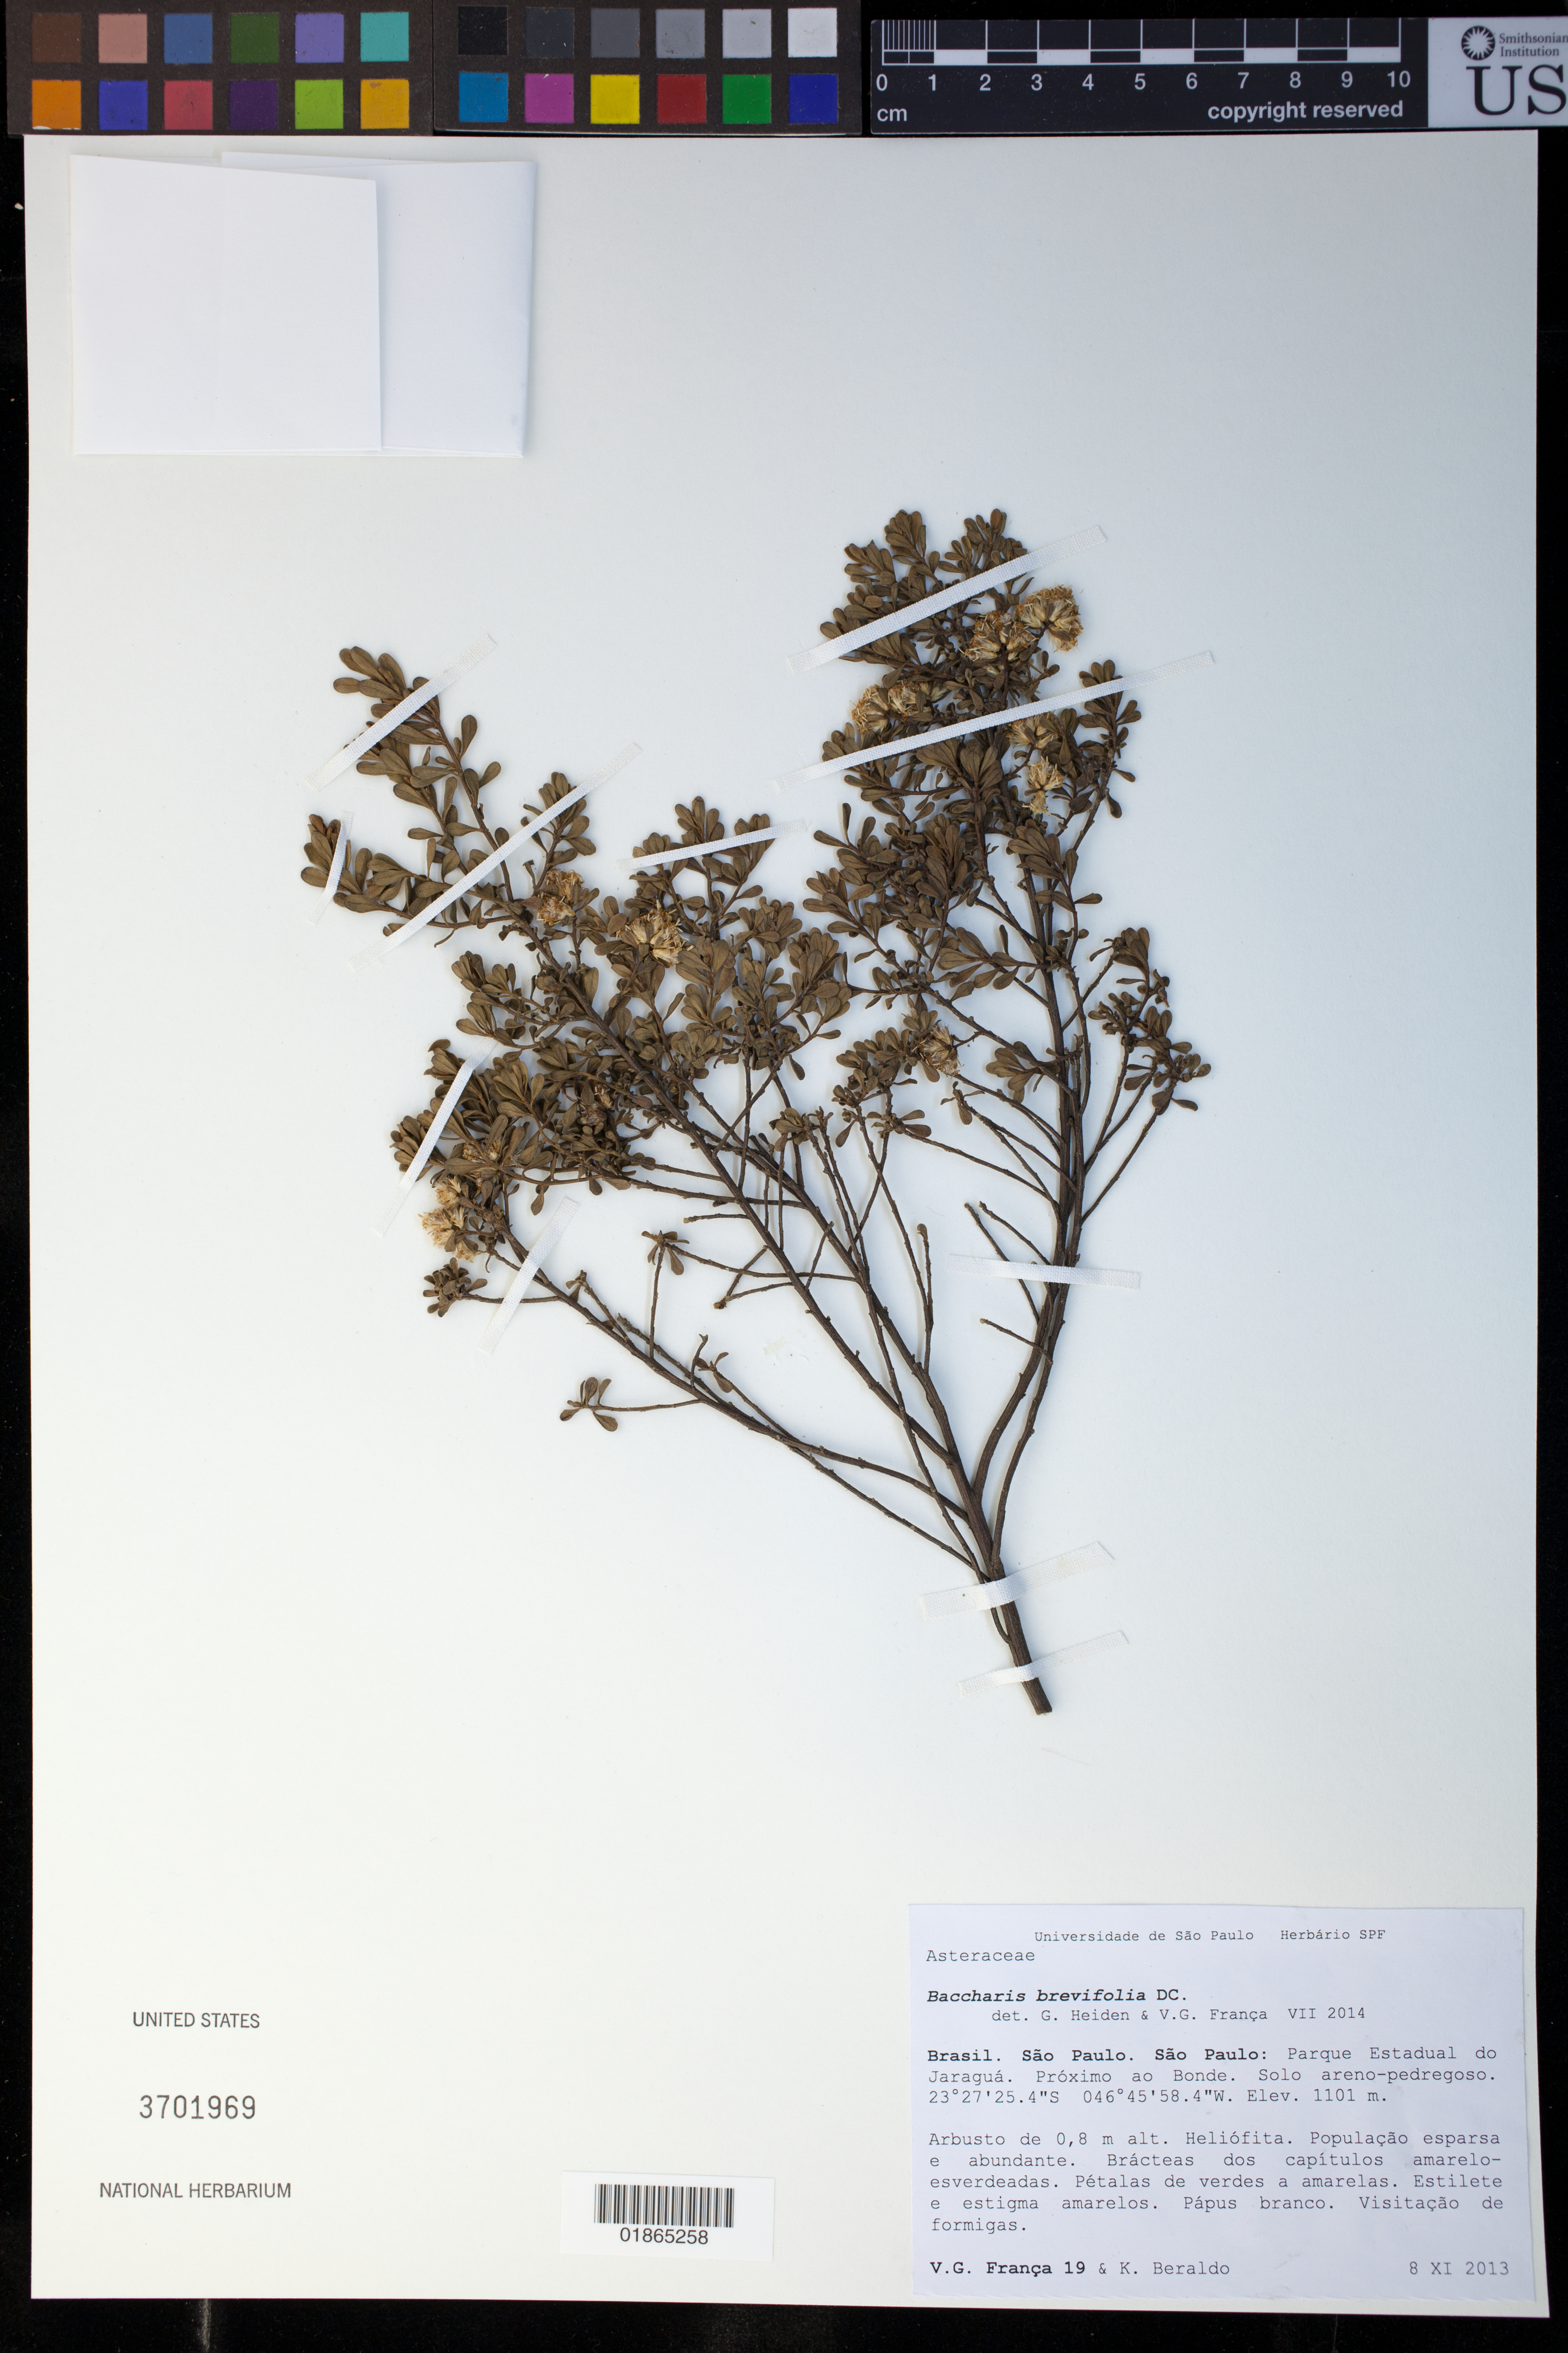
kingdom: Plantae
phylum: Tracheophyta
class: Magnoliopsida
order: Asterales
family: Asteraceae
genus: Baccharis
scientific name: Baccharis brevifolia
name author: DC.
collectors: V. França & K. Beraldo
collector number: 19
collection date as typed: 8 XI 2013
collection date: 2013-11-08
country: Brazil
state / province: São Paulo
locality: São Paulo: Parque Estadual do Jaragua. Proximo ao Bonde.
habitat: Solo areno-pedregoso.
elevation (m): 1101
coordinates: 23 27 25.4 S, 046 45 58.4 W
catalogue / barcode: US 3701969